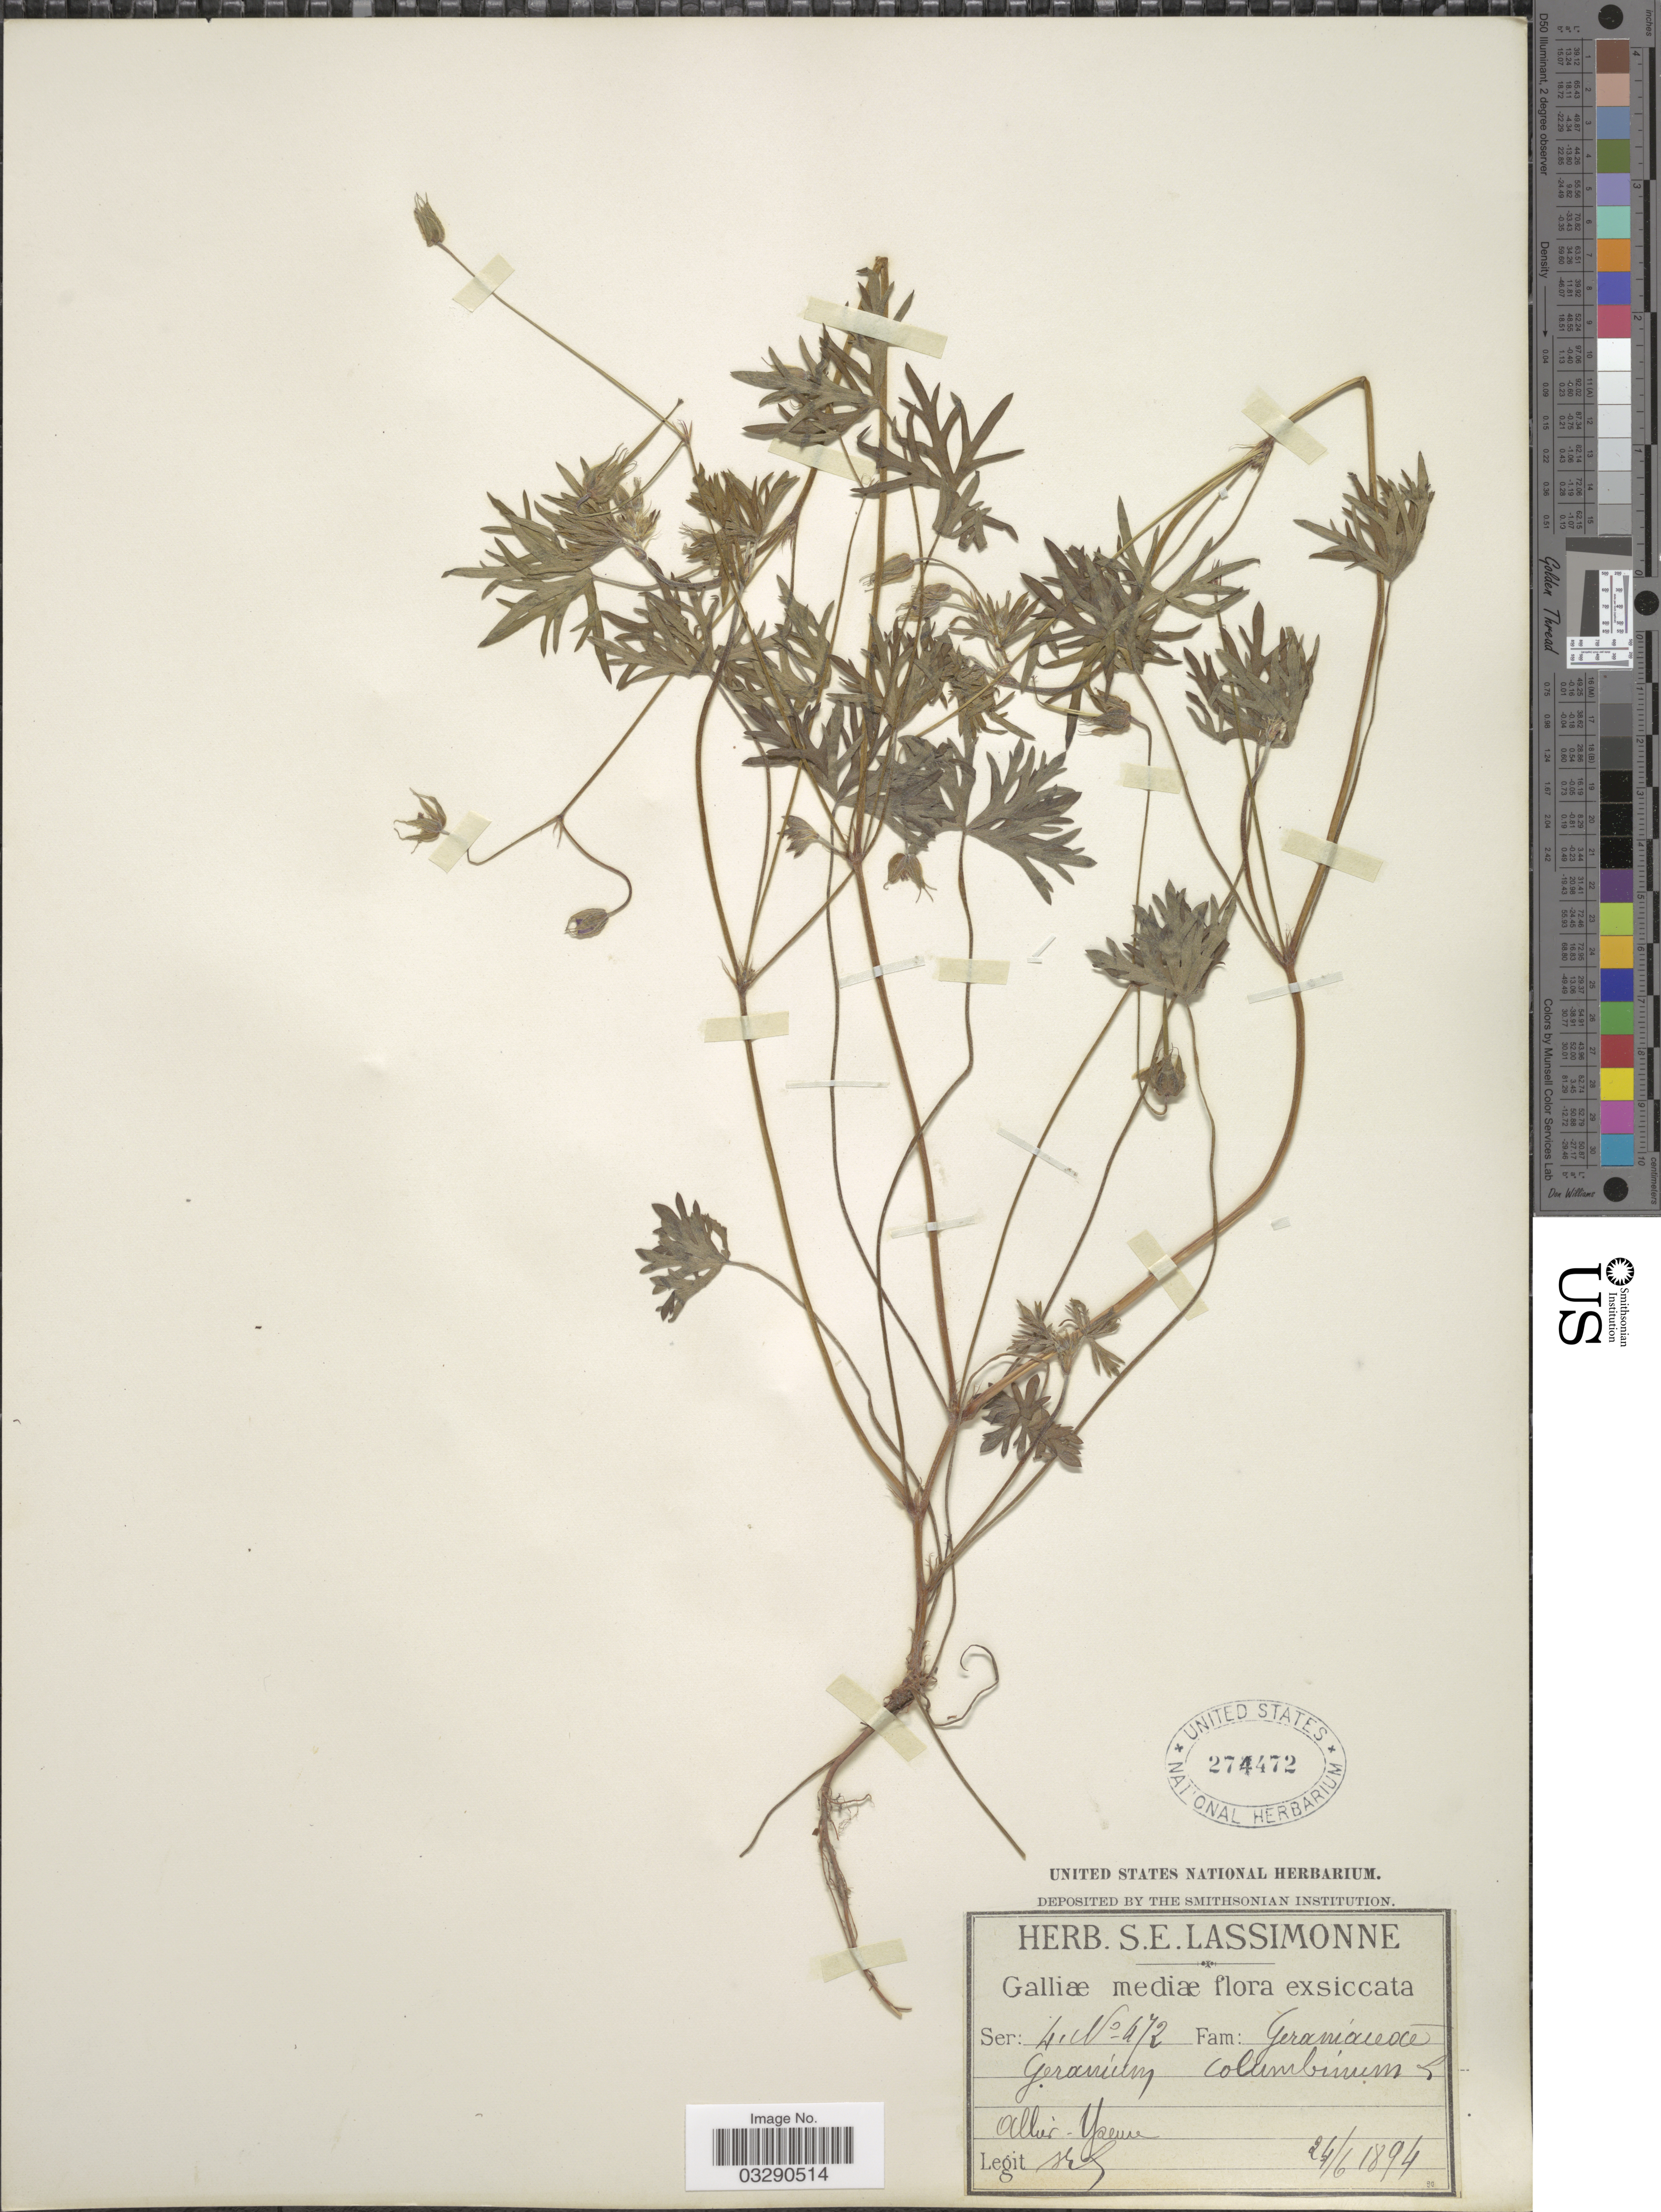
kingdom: Plantae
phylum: Tracheophyta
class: Magnoliopsida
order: Geraniales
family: Geraniaceae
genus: Geranium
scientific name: Geranium columbinum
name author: L.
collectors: S. Lassimonne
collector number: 472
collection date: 1894-06-24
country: France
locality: Galliæ mediæ. Allier-Yzeure.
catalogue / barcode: US 274472